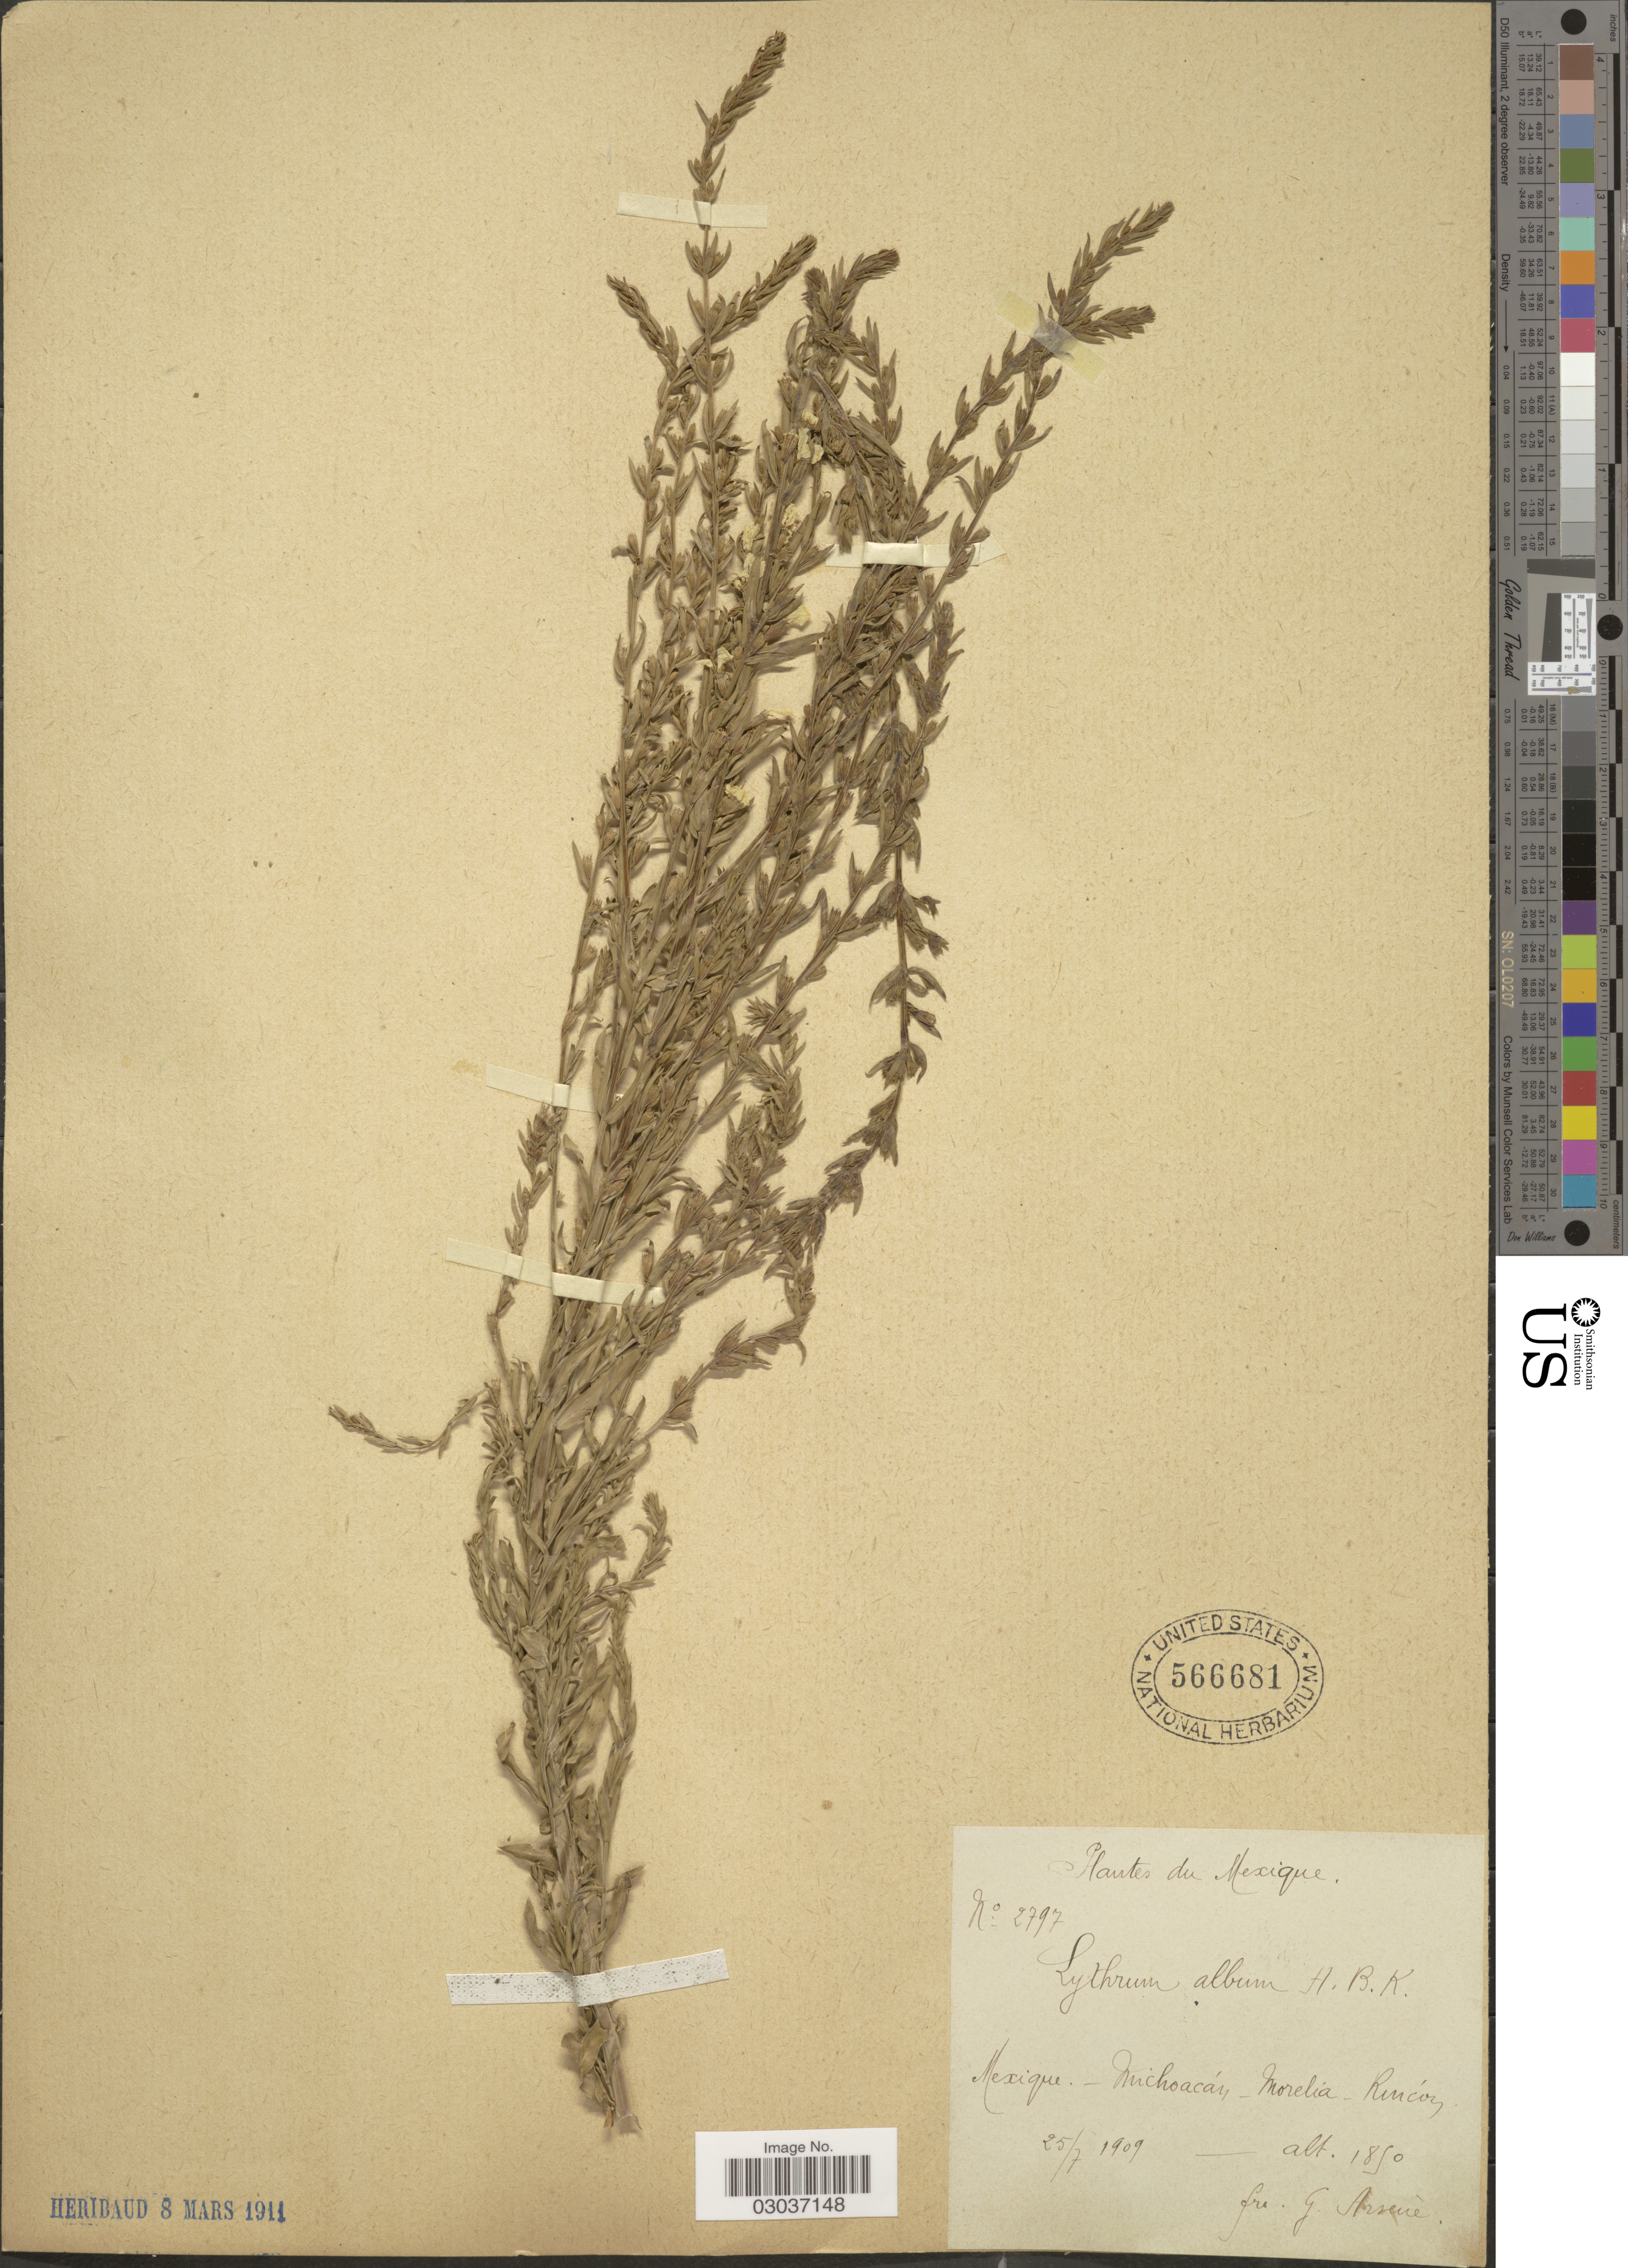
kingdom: Plantae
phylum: Tracheophyta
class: Magnoliopsida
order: Myrtales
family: Lythraceae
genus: Lythrum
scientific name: Lythrum album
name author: Kunth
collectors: Bro. G. Arsène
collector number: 2797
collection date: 1909-07-25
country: Mexico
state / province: Michoacán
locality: Morelia-Rincón.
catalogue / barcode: US 566681